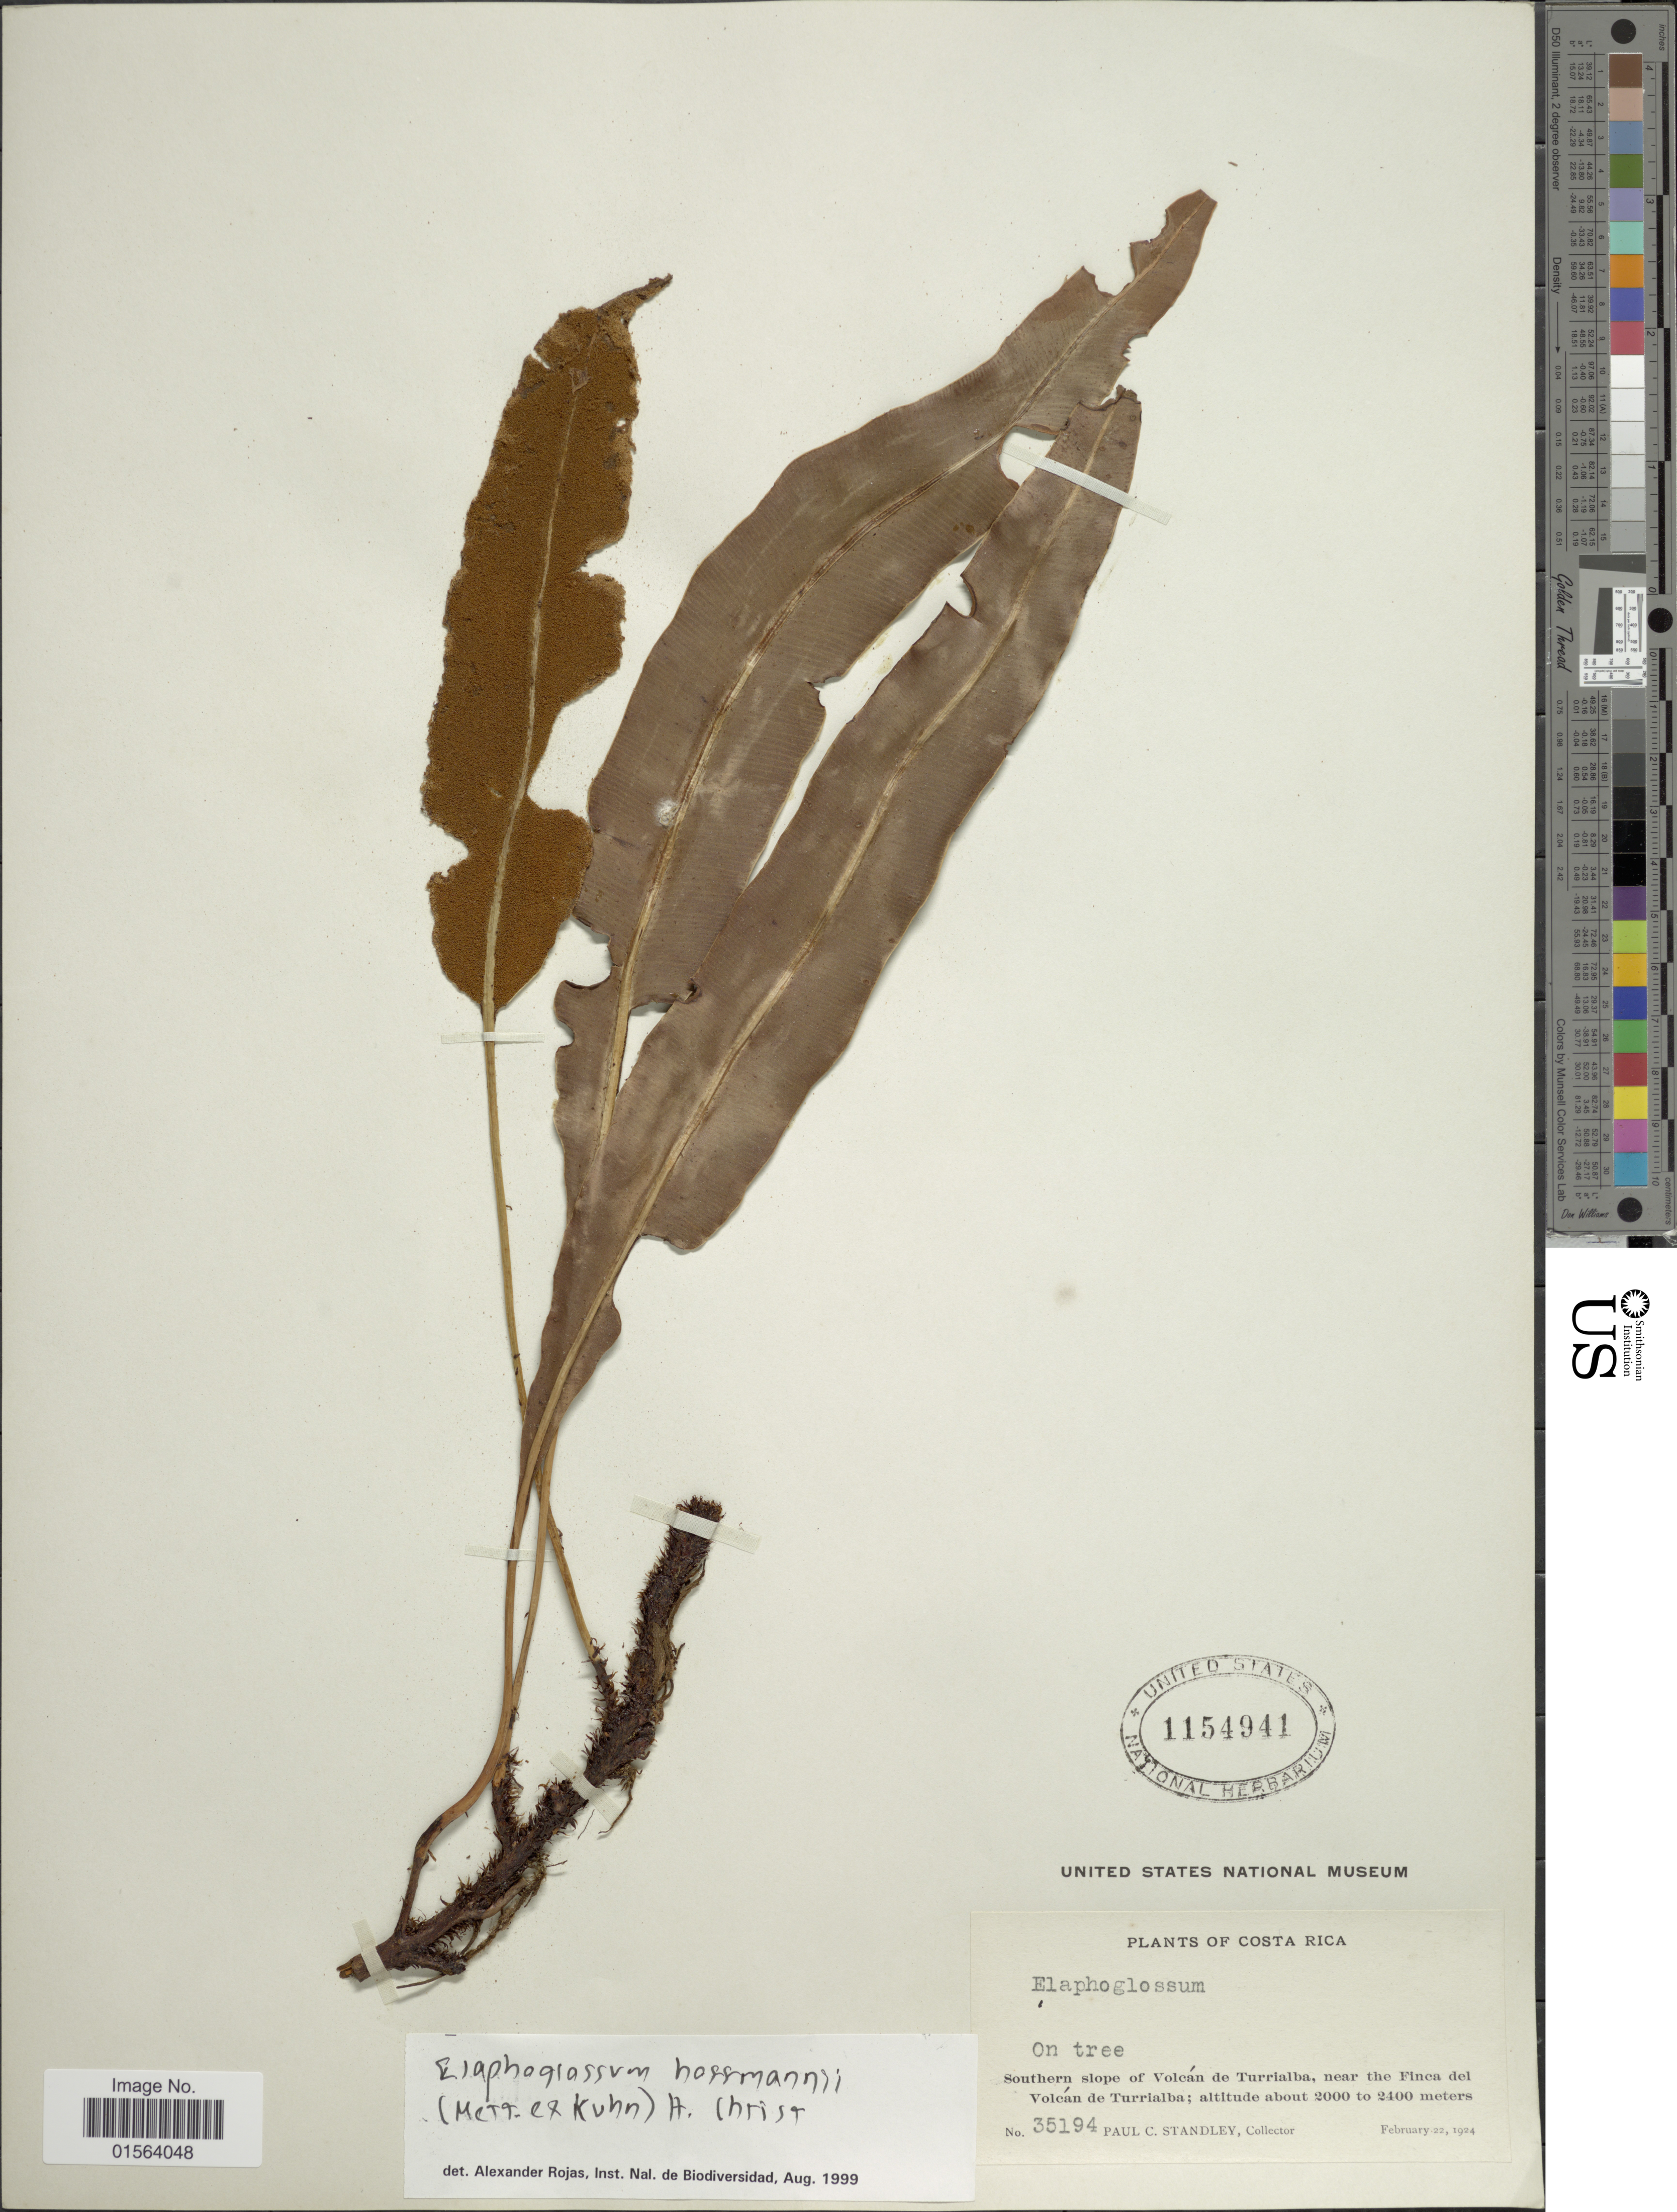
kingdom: Plantae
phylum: Tracheophyta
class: Polypodiopsida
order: Polypodiales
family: Dryopteridaceae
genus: Elaphoglossum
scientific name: Elaphoglossum hoffmannii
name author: (Mett. ex Kuhn) Christ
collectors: P. C. Standley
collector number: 35194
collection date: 1924-02-22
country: Costa Rica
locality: Southern slope of Volcan de Turrialba, near the Finca del Volcan de Turrialba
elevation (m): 2000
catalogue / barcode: US 1154941